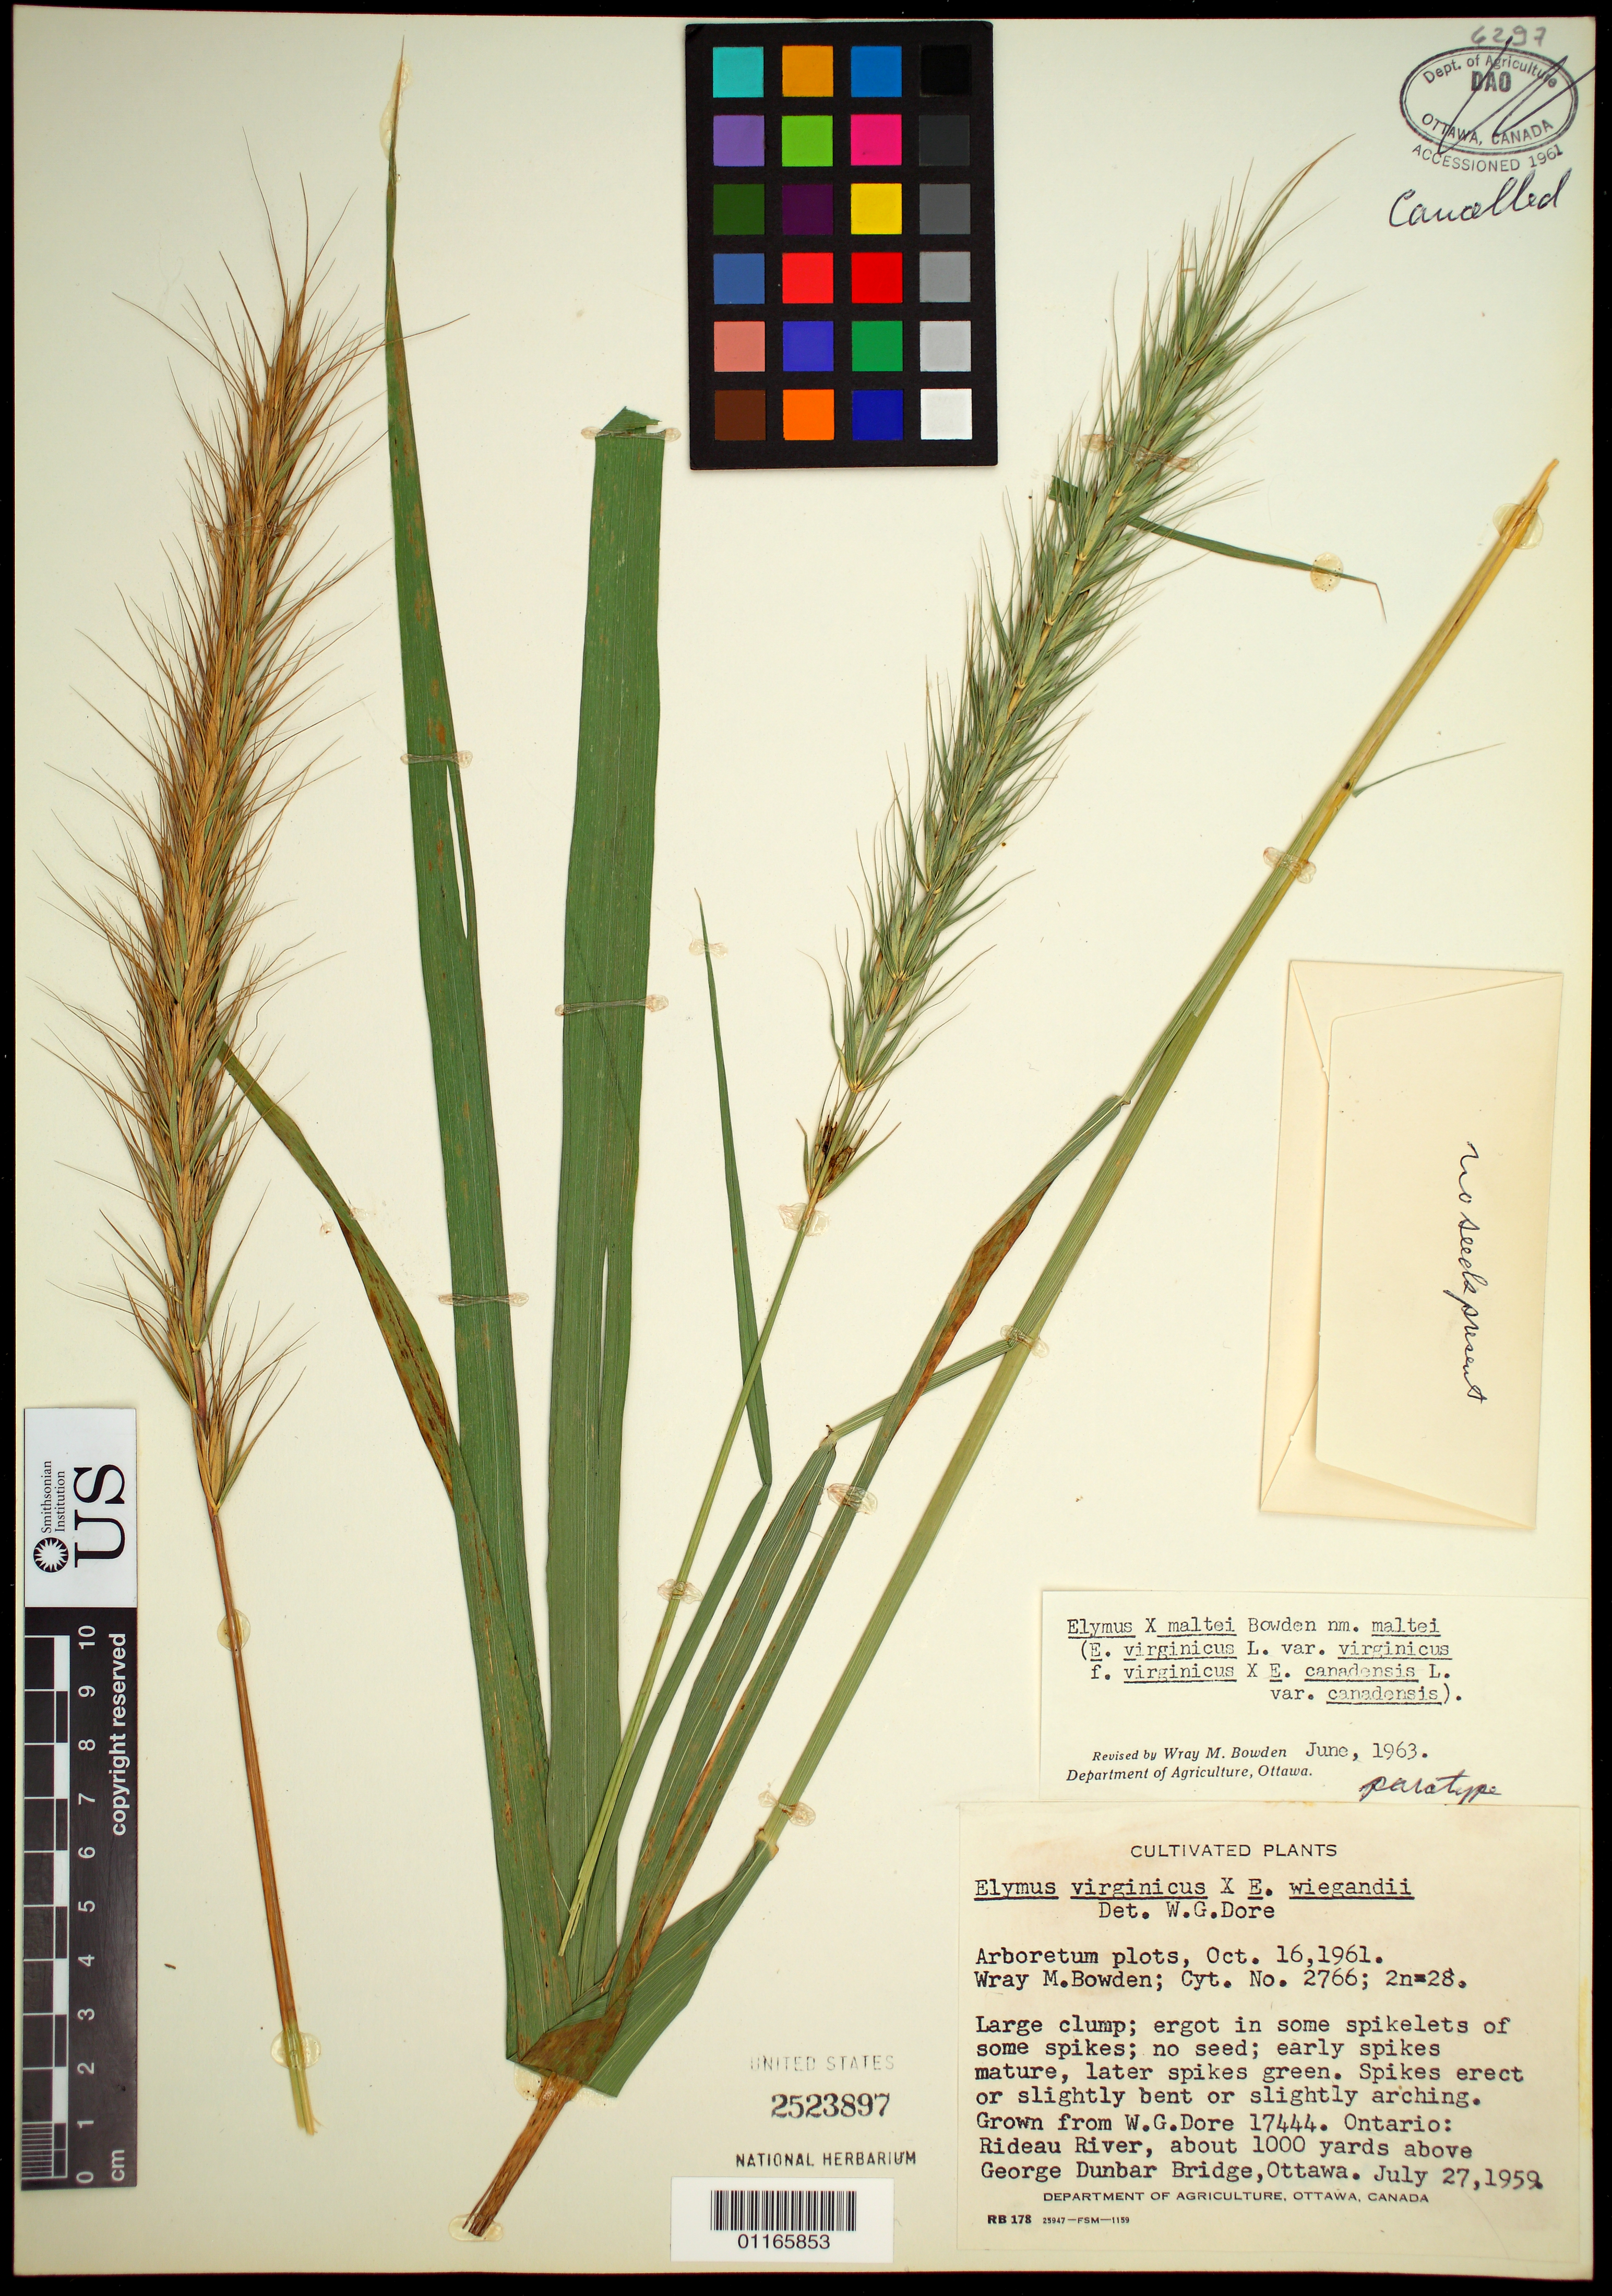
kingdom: Plantae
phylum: Tracheophyta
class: Liliopsida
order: Poales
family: Poaceae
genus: Elymus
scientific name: Elymus x maltei nm. maltei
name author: Bowden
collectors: W. Dore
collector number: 17444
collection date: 1959-07-27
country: Canada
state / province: Ontario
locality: Rideau River, about 1000 yards above George Dunbar Bridge, Ottawa.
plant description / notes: Arboretum plots, Oct. 16, 1961. Wray M. Bowden; Cyt. No. 2766; 2n=28.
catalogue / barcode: US 2523897